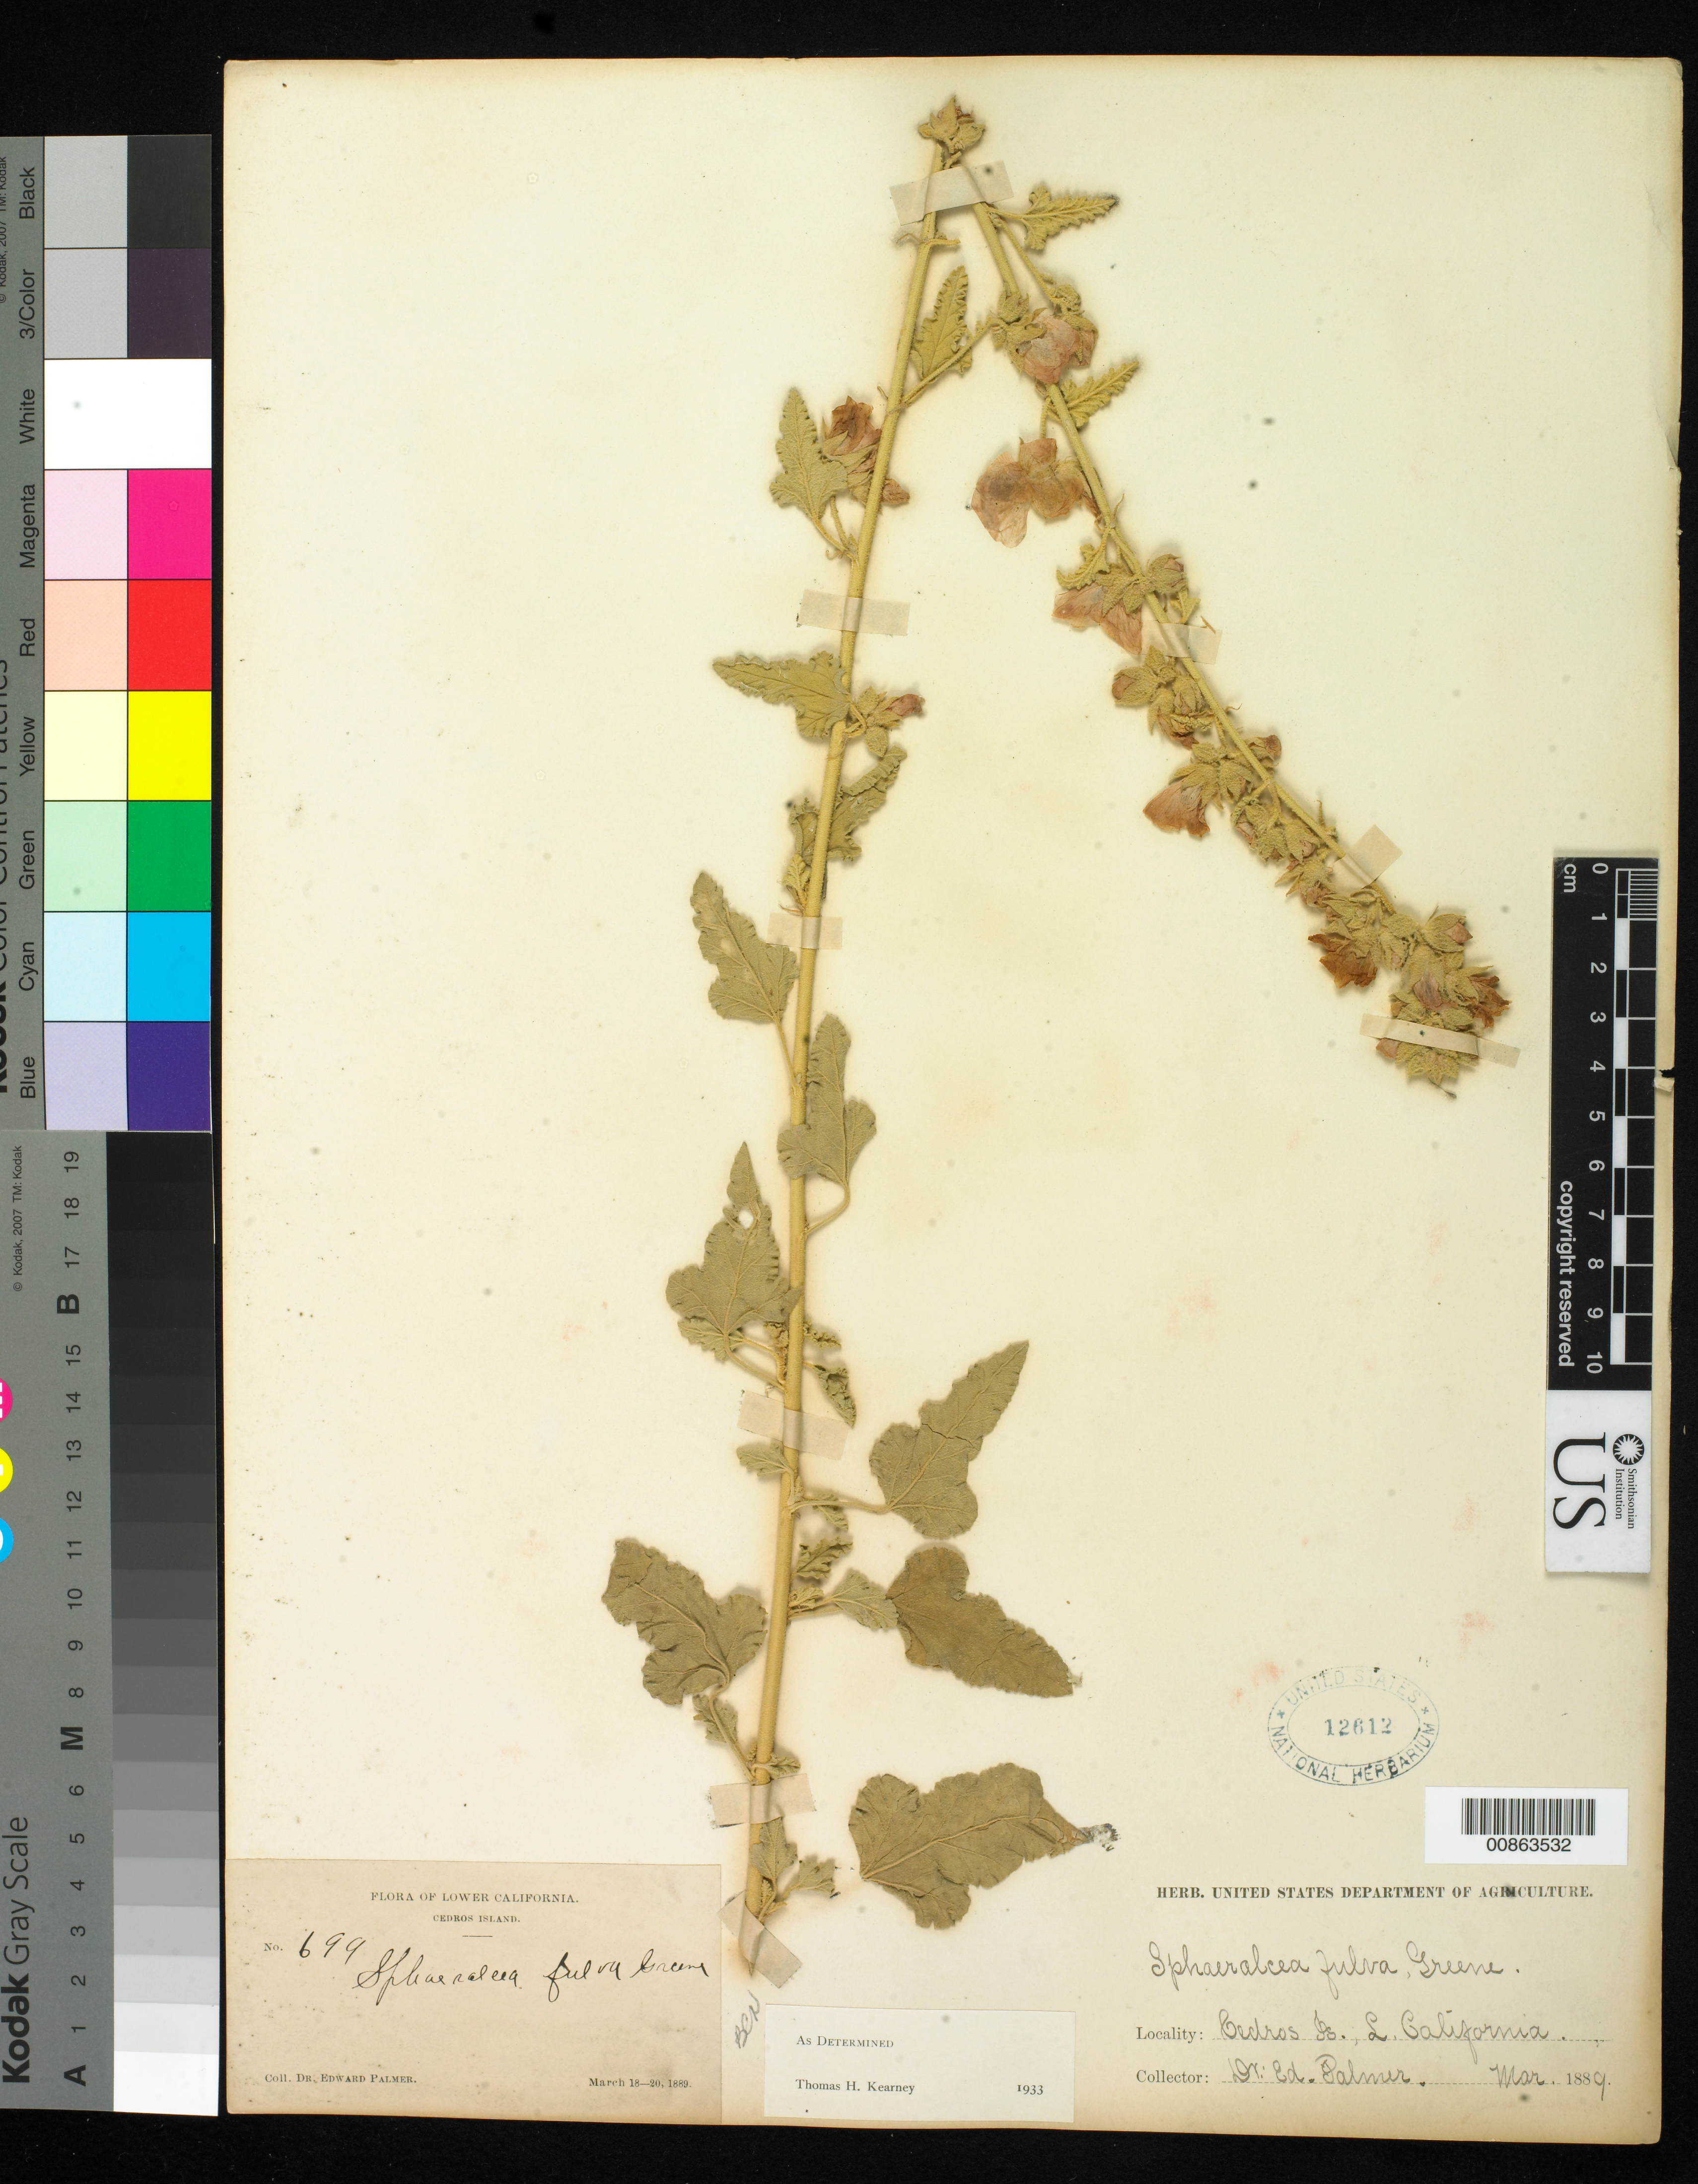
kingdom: Plantae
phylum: Tracheophyta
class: Magnoliopsida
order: Malvales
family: Malvaceae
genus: Sphaeralcea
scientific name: Sphaeralcea fulva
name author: Greene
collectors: E. Palmer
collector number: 699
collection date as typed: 18 Mar 1889 to 20 Mar 1889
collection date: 1889-03-18/1889-03-20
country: Mexico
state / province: Baja California Norte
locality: Cedros Island, Baja California.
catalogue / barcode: US 12612